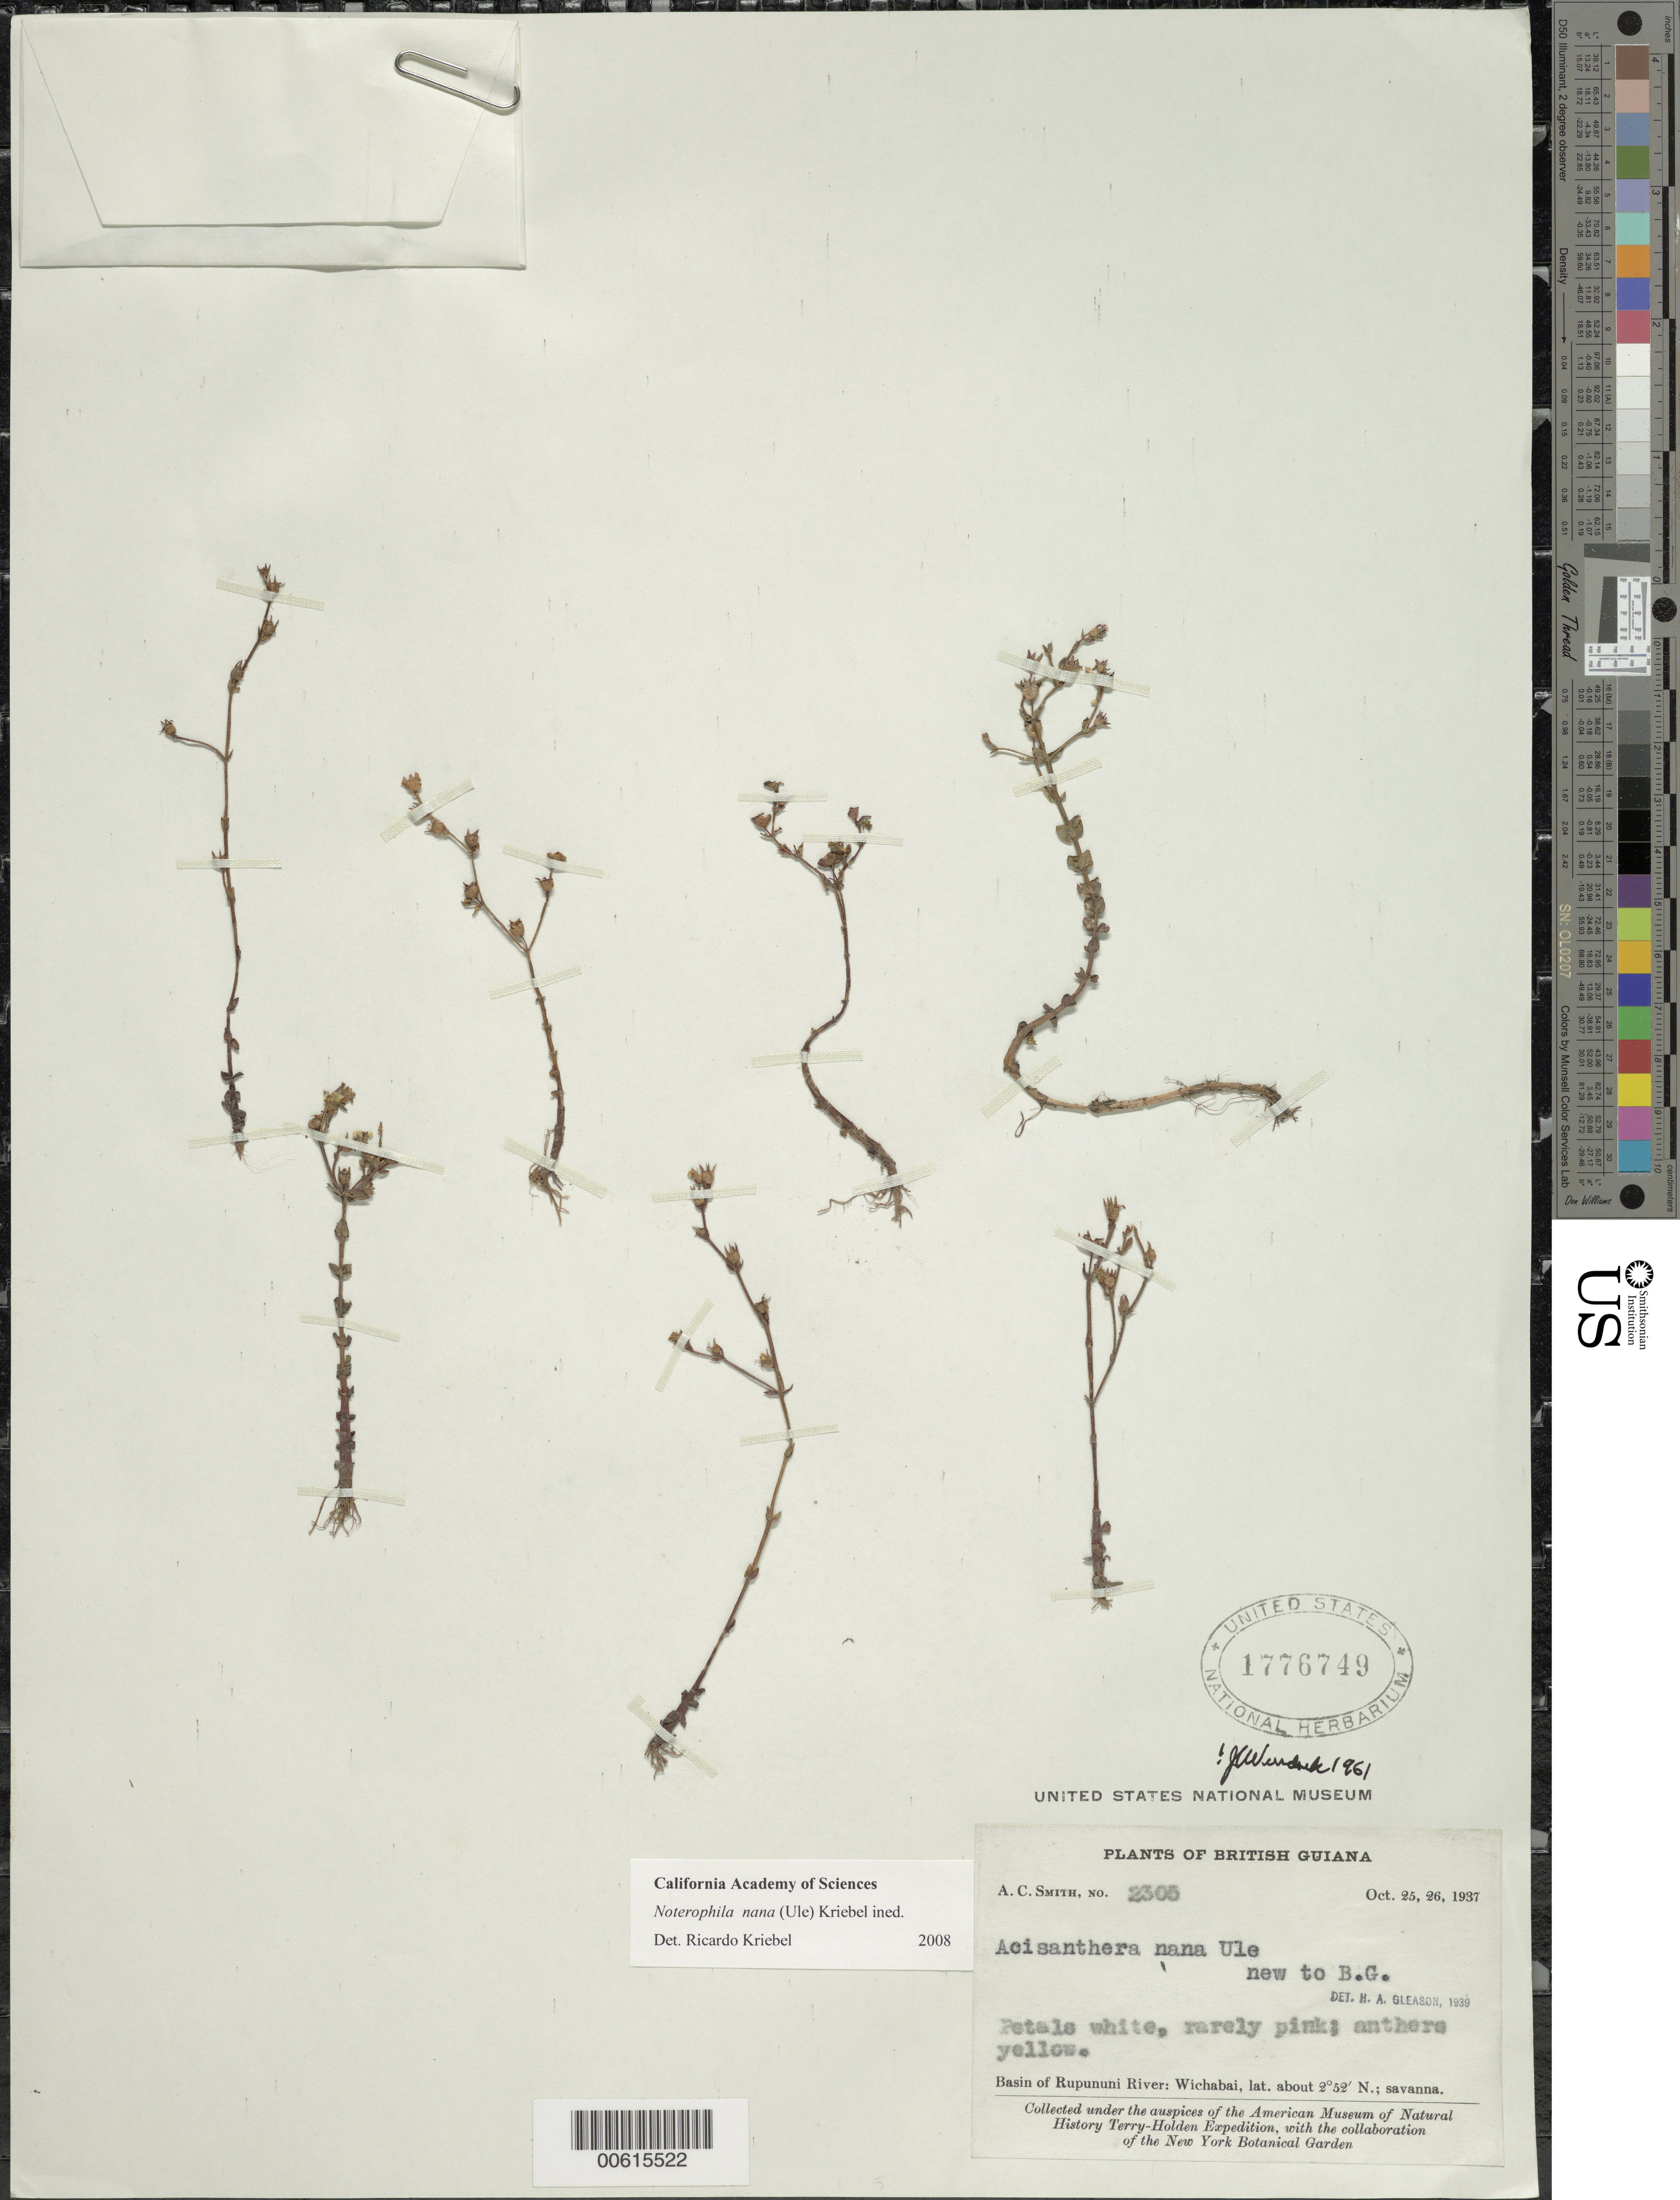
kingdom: Plantae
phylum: Tracheophyta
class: Magnoliopsida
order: Myrtales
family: Melastomataceae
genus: Noterophila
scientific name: Noterophila nana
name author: (Ule) Kriebel & M.J. Rocha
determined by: Nunes da Silva, Diego, (RB), Jardim Botanico do Rio de Janeiro - Herbario (BRAZIL)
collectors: A. C. Smith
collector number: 2305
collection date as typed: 25-Oct-37 to 26-Oct-37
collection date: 1937-10-25/1937-10-26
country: Guyana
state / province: U. Takutu-U. Essequibo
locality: Wichabai, Rupununi River basin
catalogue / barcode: US 1776749